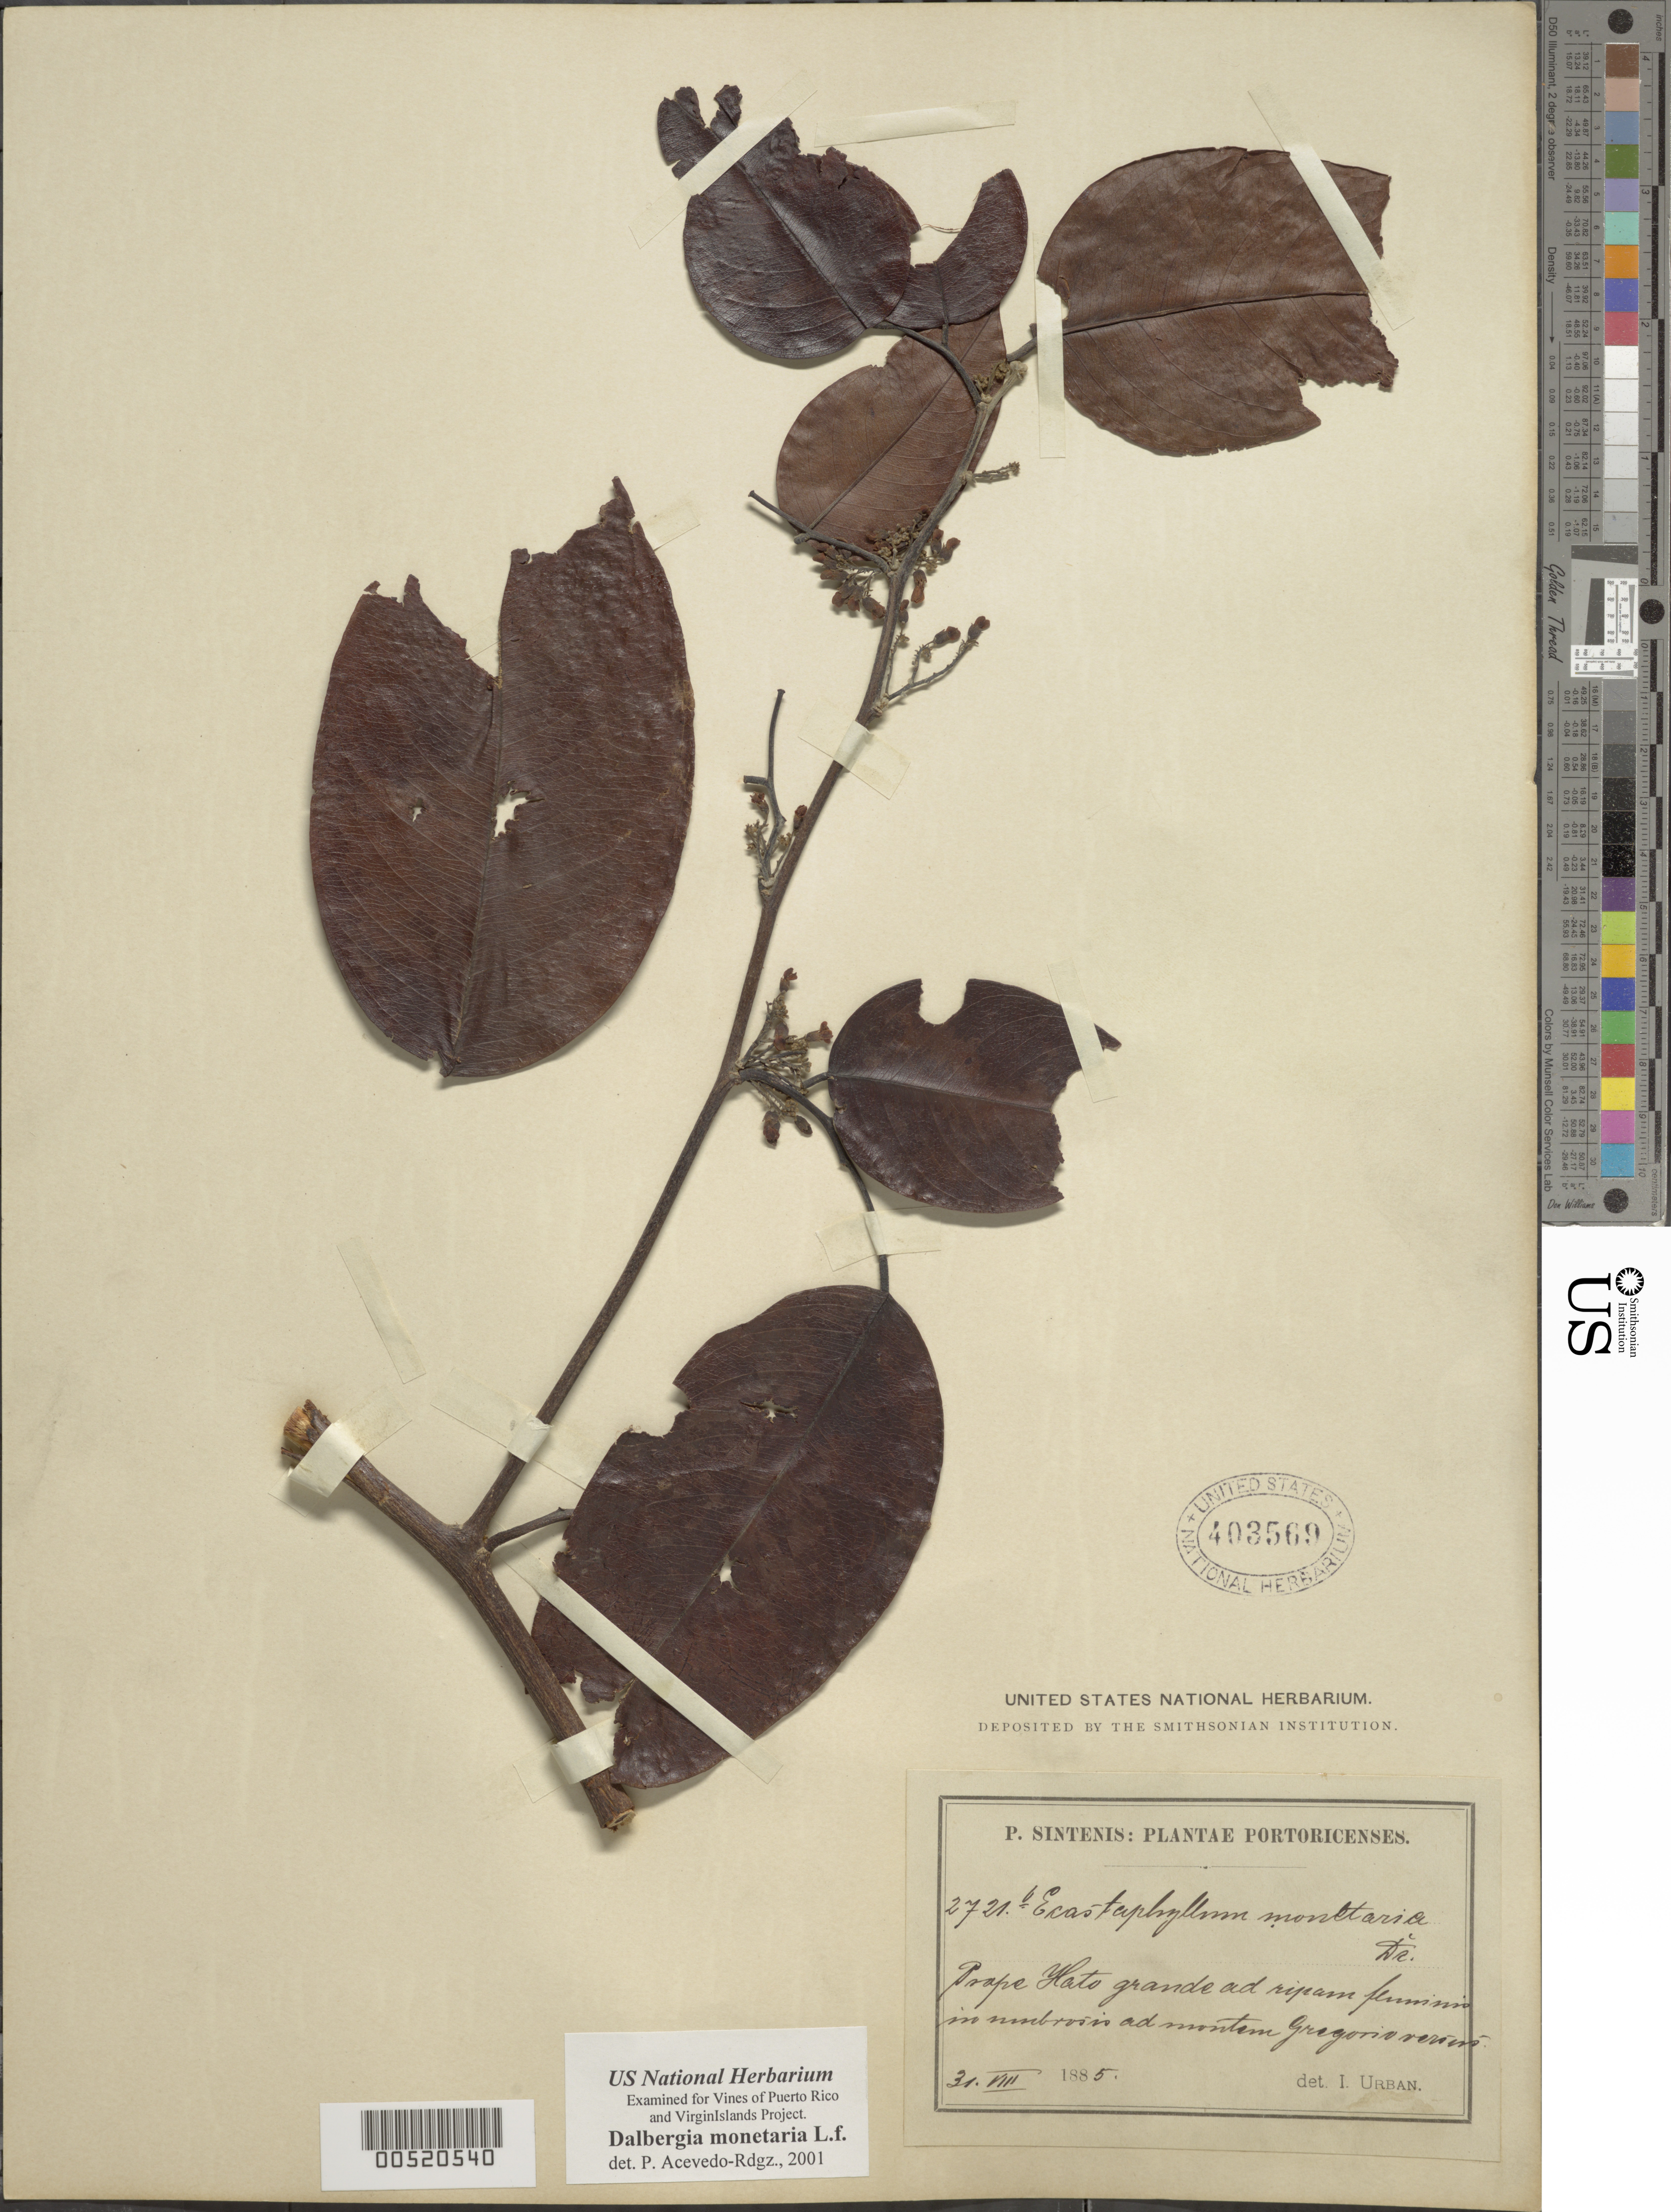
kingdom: Plantae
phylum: Tracheophyta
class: Magnoliopsida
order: Fabales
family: Fabaceae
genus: Dalbergia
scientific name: Dalbergia monetaria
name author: L. f.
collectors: P. Sintenis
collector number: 2721b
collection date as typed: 31 Aug 1885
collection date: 1885-08-31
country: Puerto Rico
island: Greater Antilles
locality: Prope Hato grande ad ripam fluminis in umbrosis ad montem Gregorioversius.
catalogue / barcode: US 403569